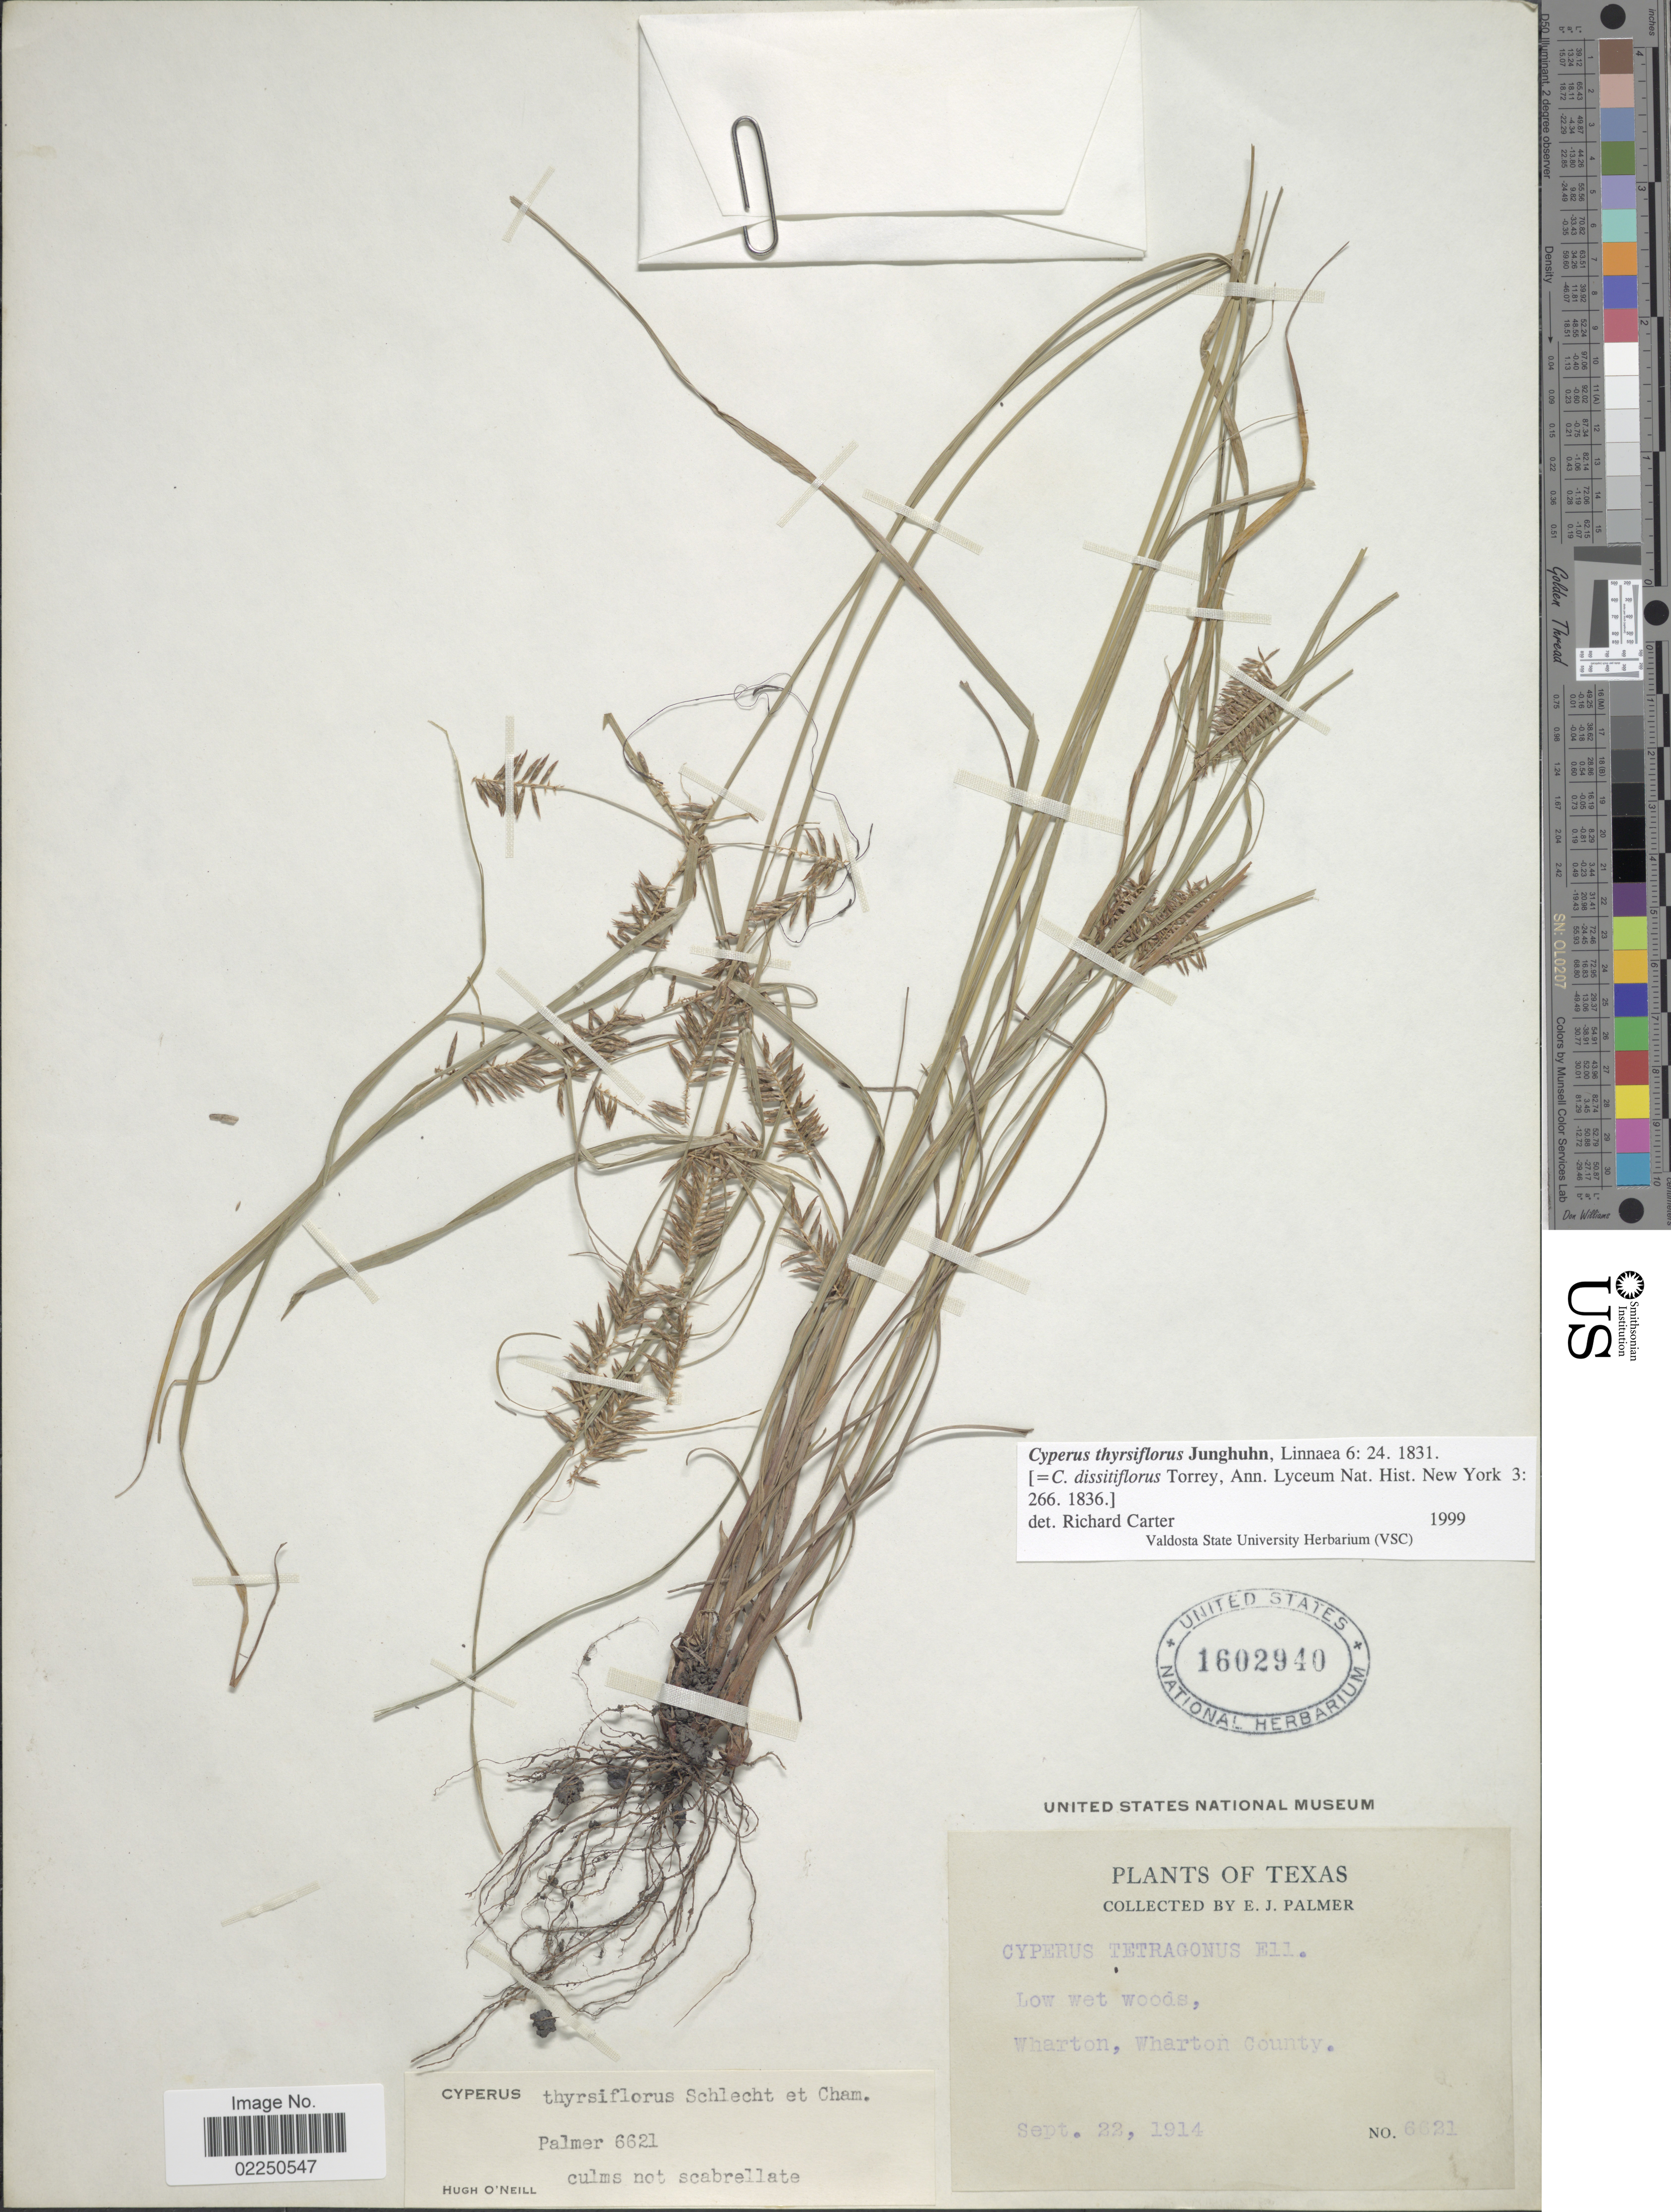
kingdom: Plantae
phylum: Tracheophyta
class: Liliopsida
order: Poales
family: Cyperaceae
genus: Cyperus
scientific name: Cyperus thyrsiflorus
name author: Jungh.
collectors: E. J. Palmer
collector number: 6621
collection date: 1914-09-22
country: United States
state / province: Texas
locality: Wharton, Wharton County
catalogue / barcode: US 1602940